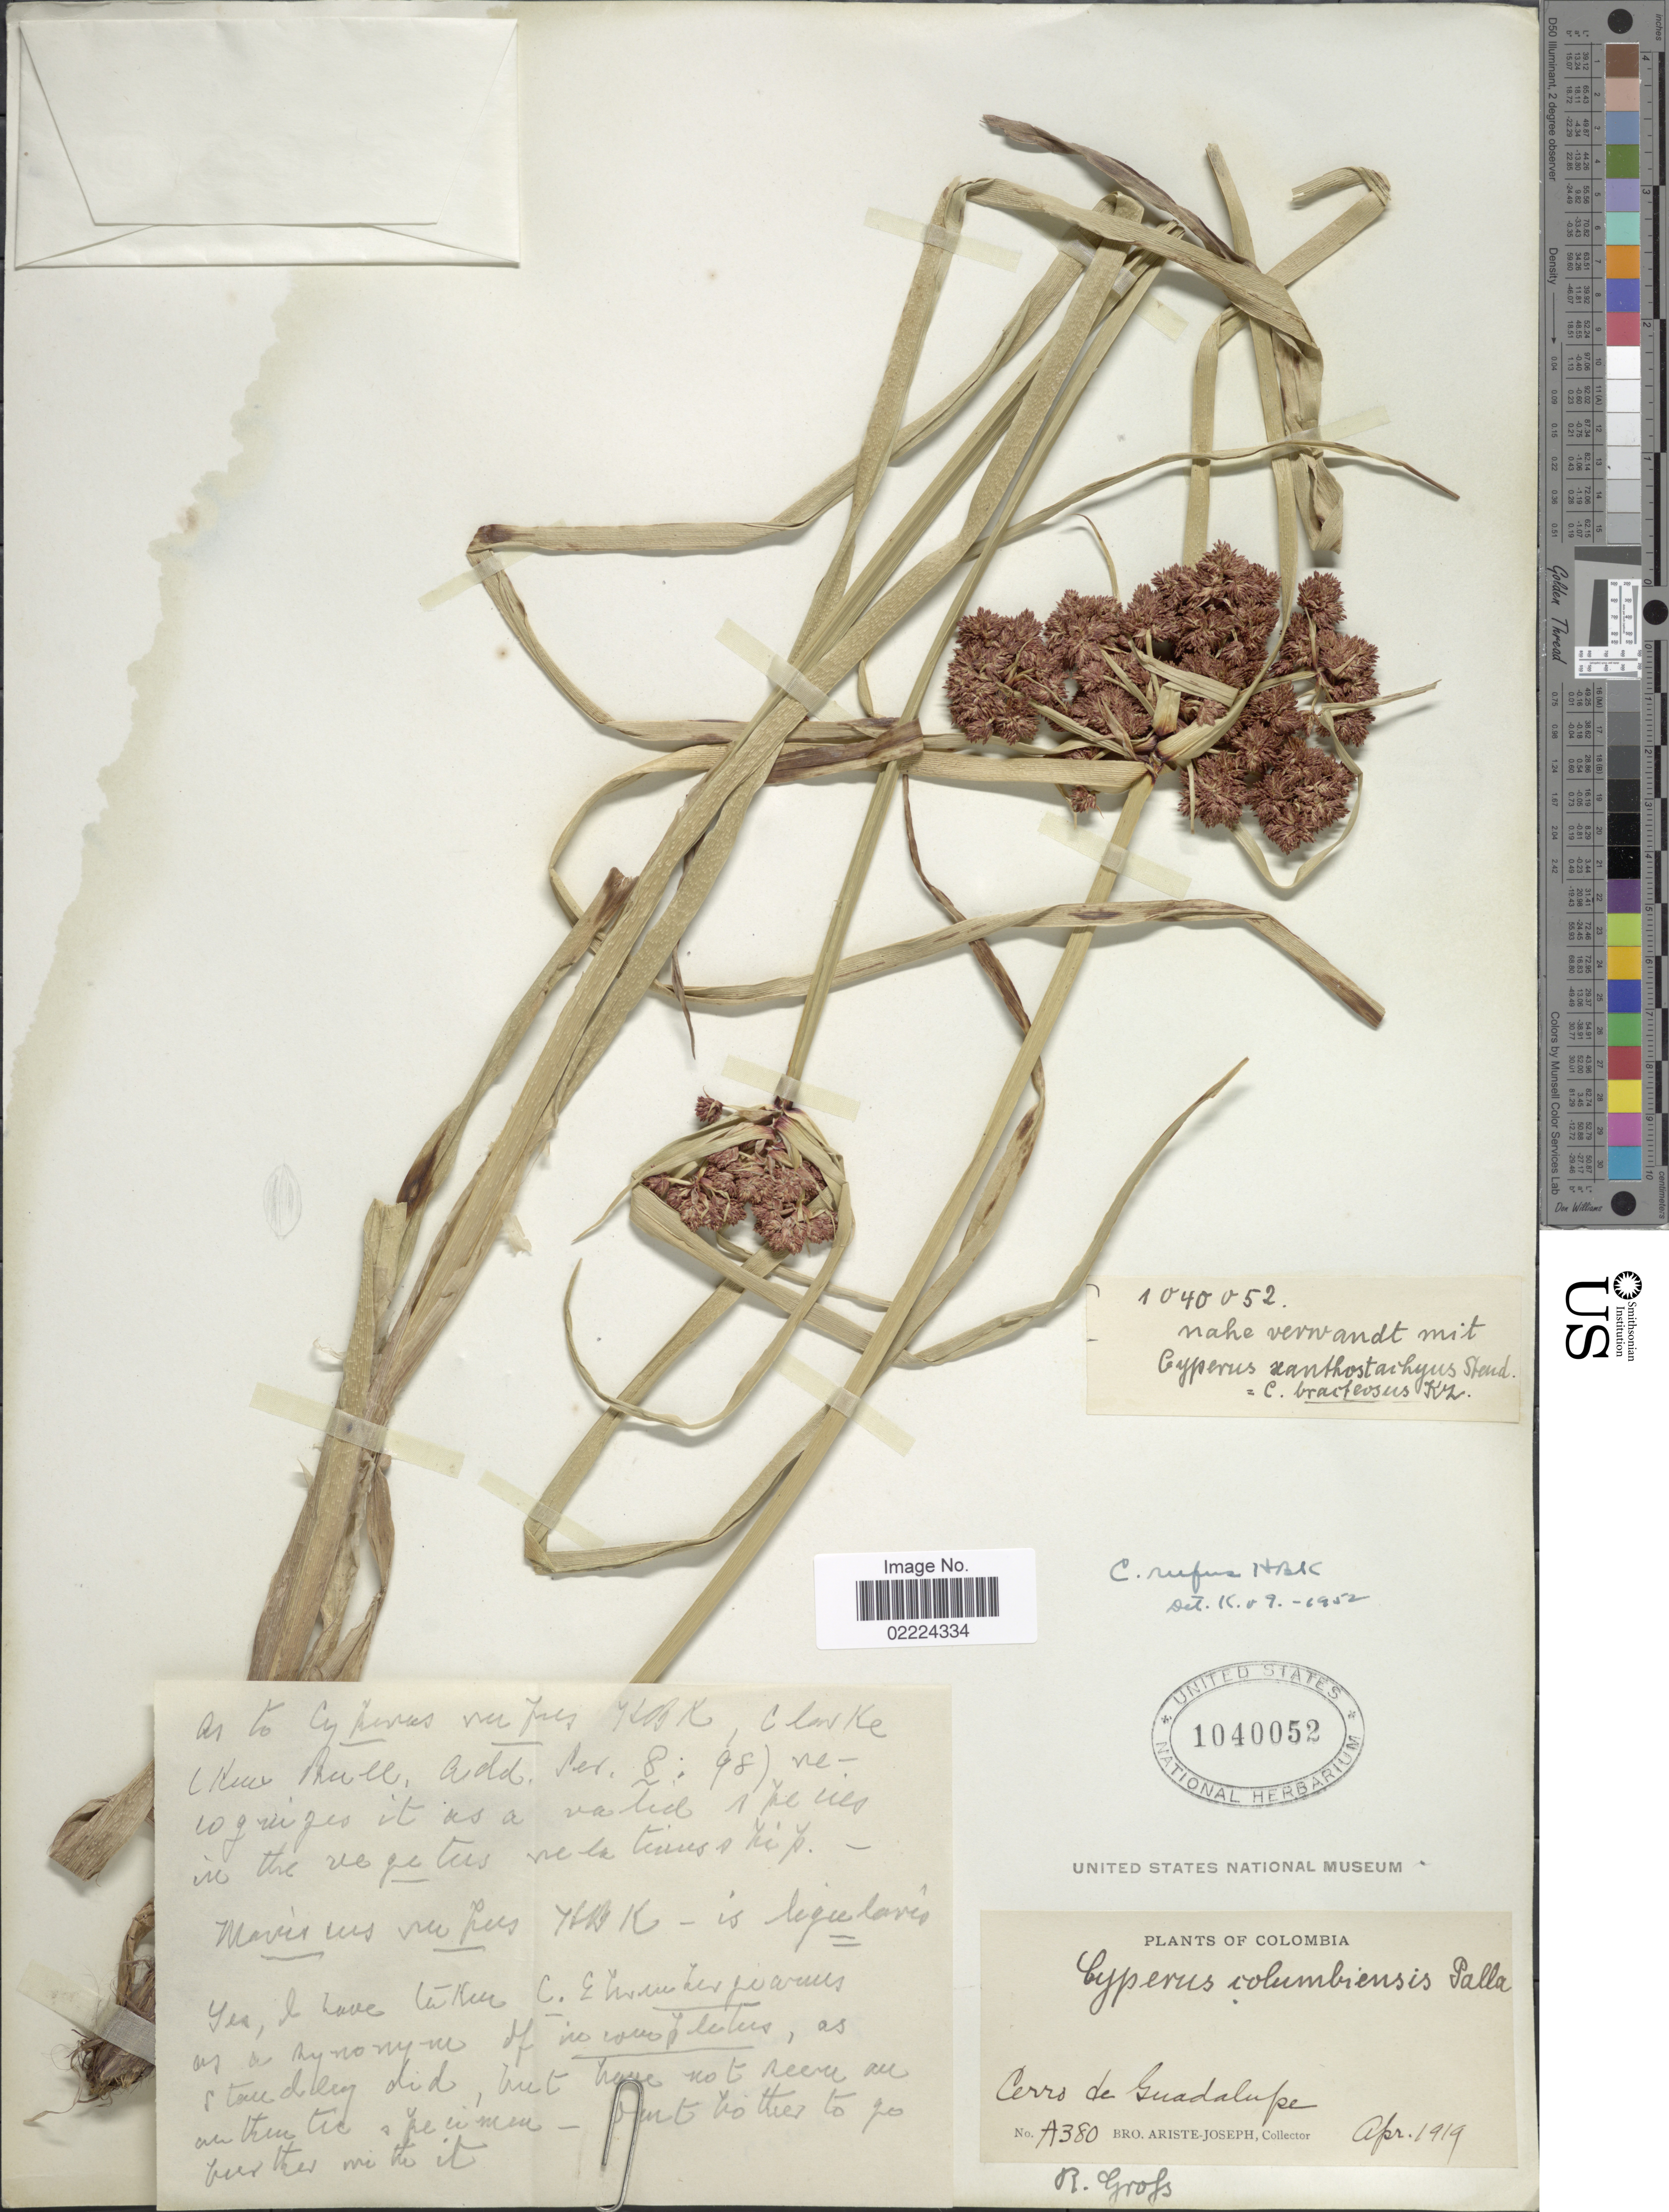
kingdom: Plantae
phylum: Tracheophyta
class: Liliopsida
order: Poales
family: Cyperaceae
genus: Cyperus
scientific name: Cyperus columbiensis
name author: Palla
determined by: Strong, Mark T., (BOT), Smithsonian Institution - National Museum of Natural History (UNITED STATES)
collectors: Bro. Ariste-Joseph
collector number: A380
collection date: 1919-04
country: Colombia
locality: Cerro de Guadalupe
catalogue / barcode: US 1040052